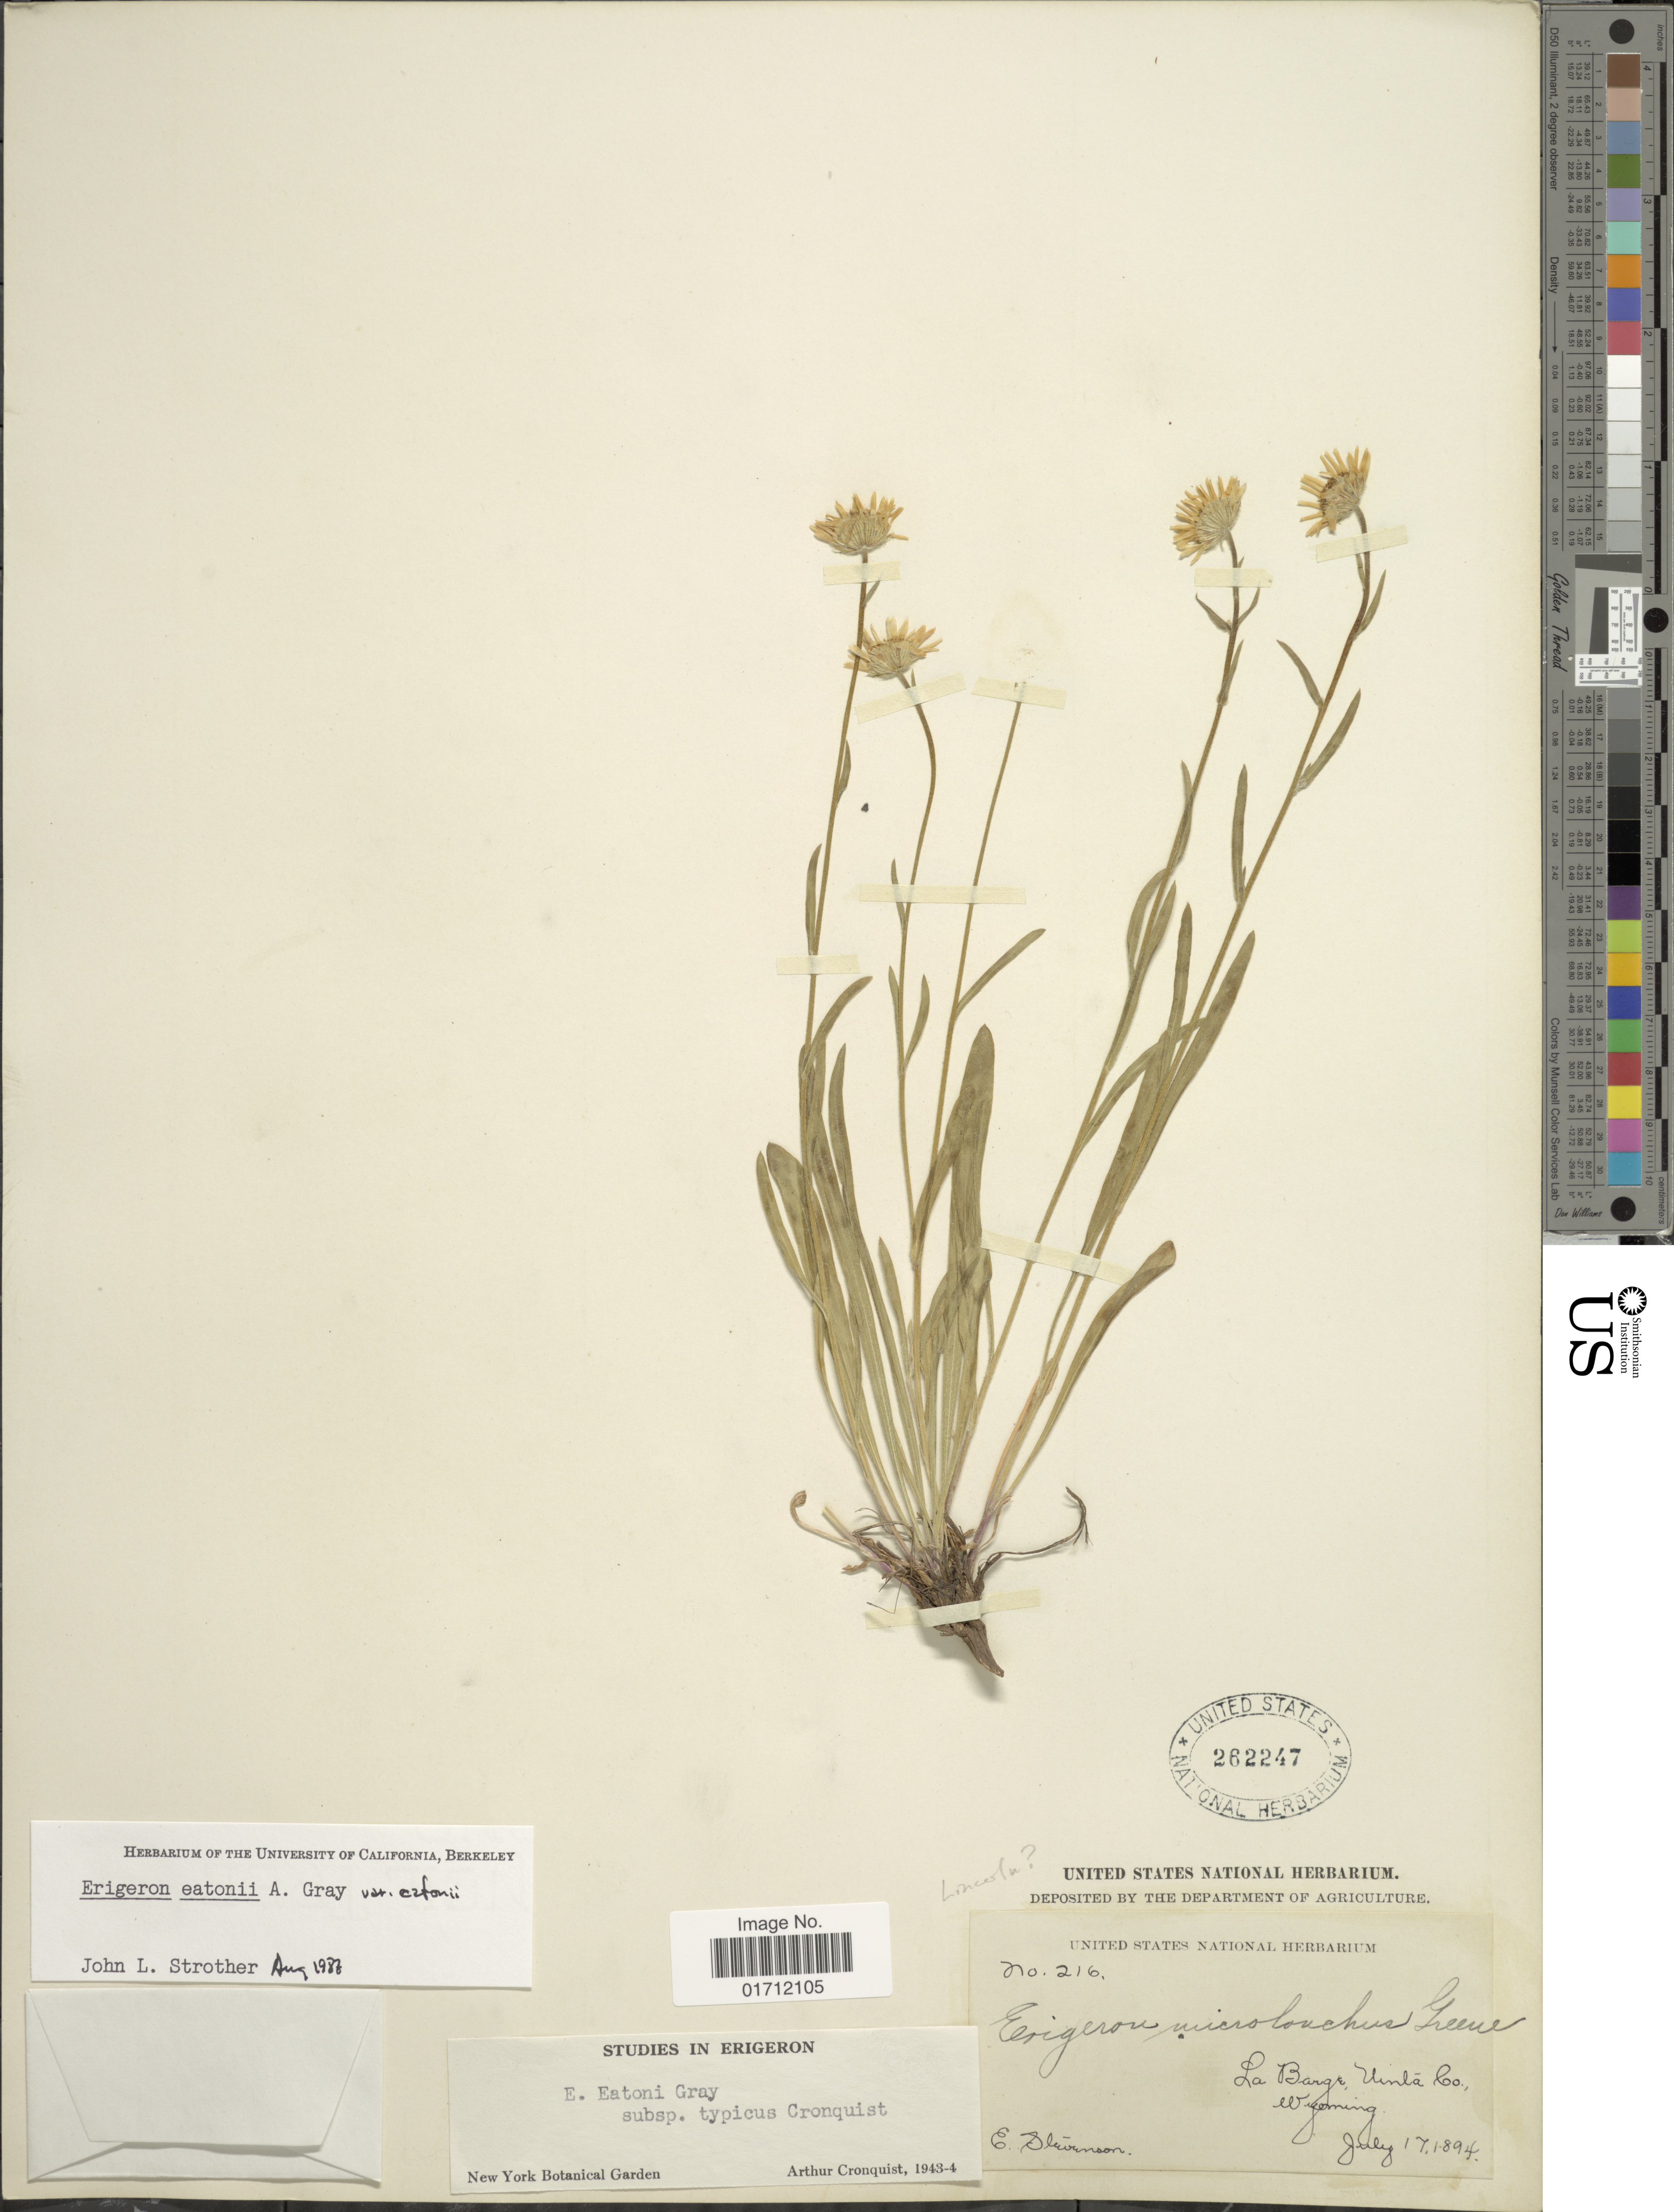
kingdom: Plantae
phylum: Tracheophyta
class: Magnoliopsida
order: Asterales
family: Asteraceae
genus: Erigeron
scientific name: Erigeron eatonii var. eatonii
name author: A. Gray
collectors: E. Stevenson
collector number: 216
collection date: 1894-07-17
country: United States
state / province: Wyoming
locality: La Barge Uinla Co.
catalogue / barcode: US 262247